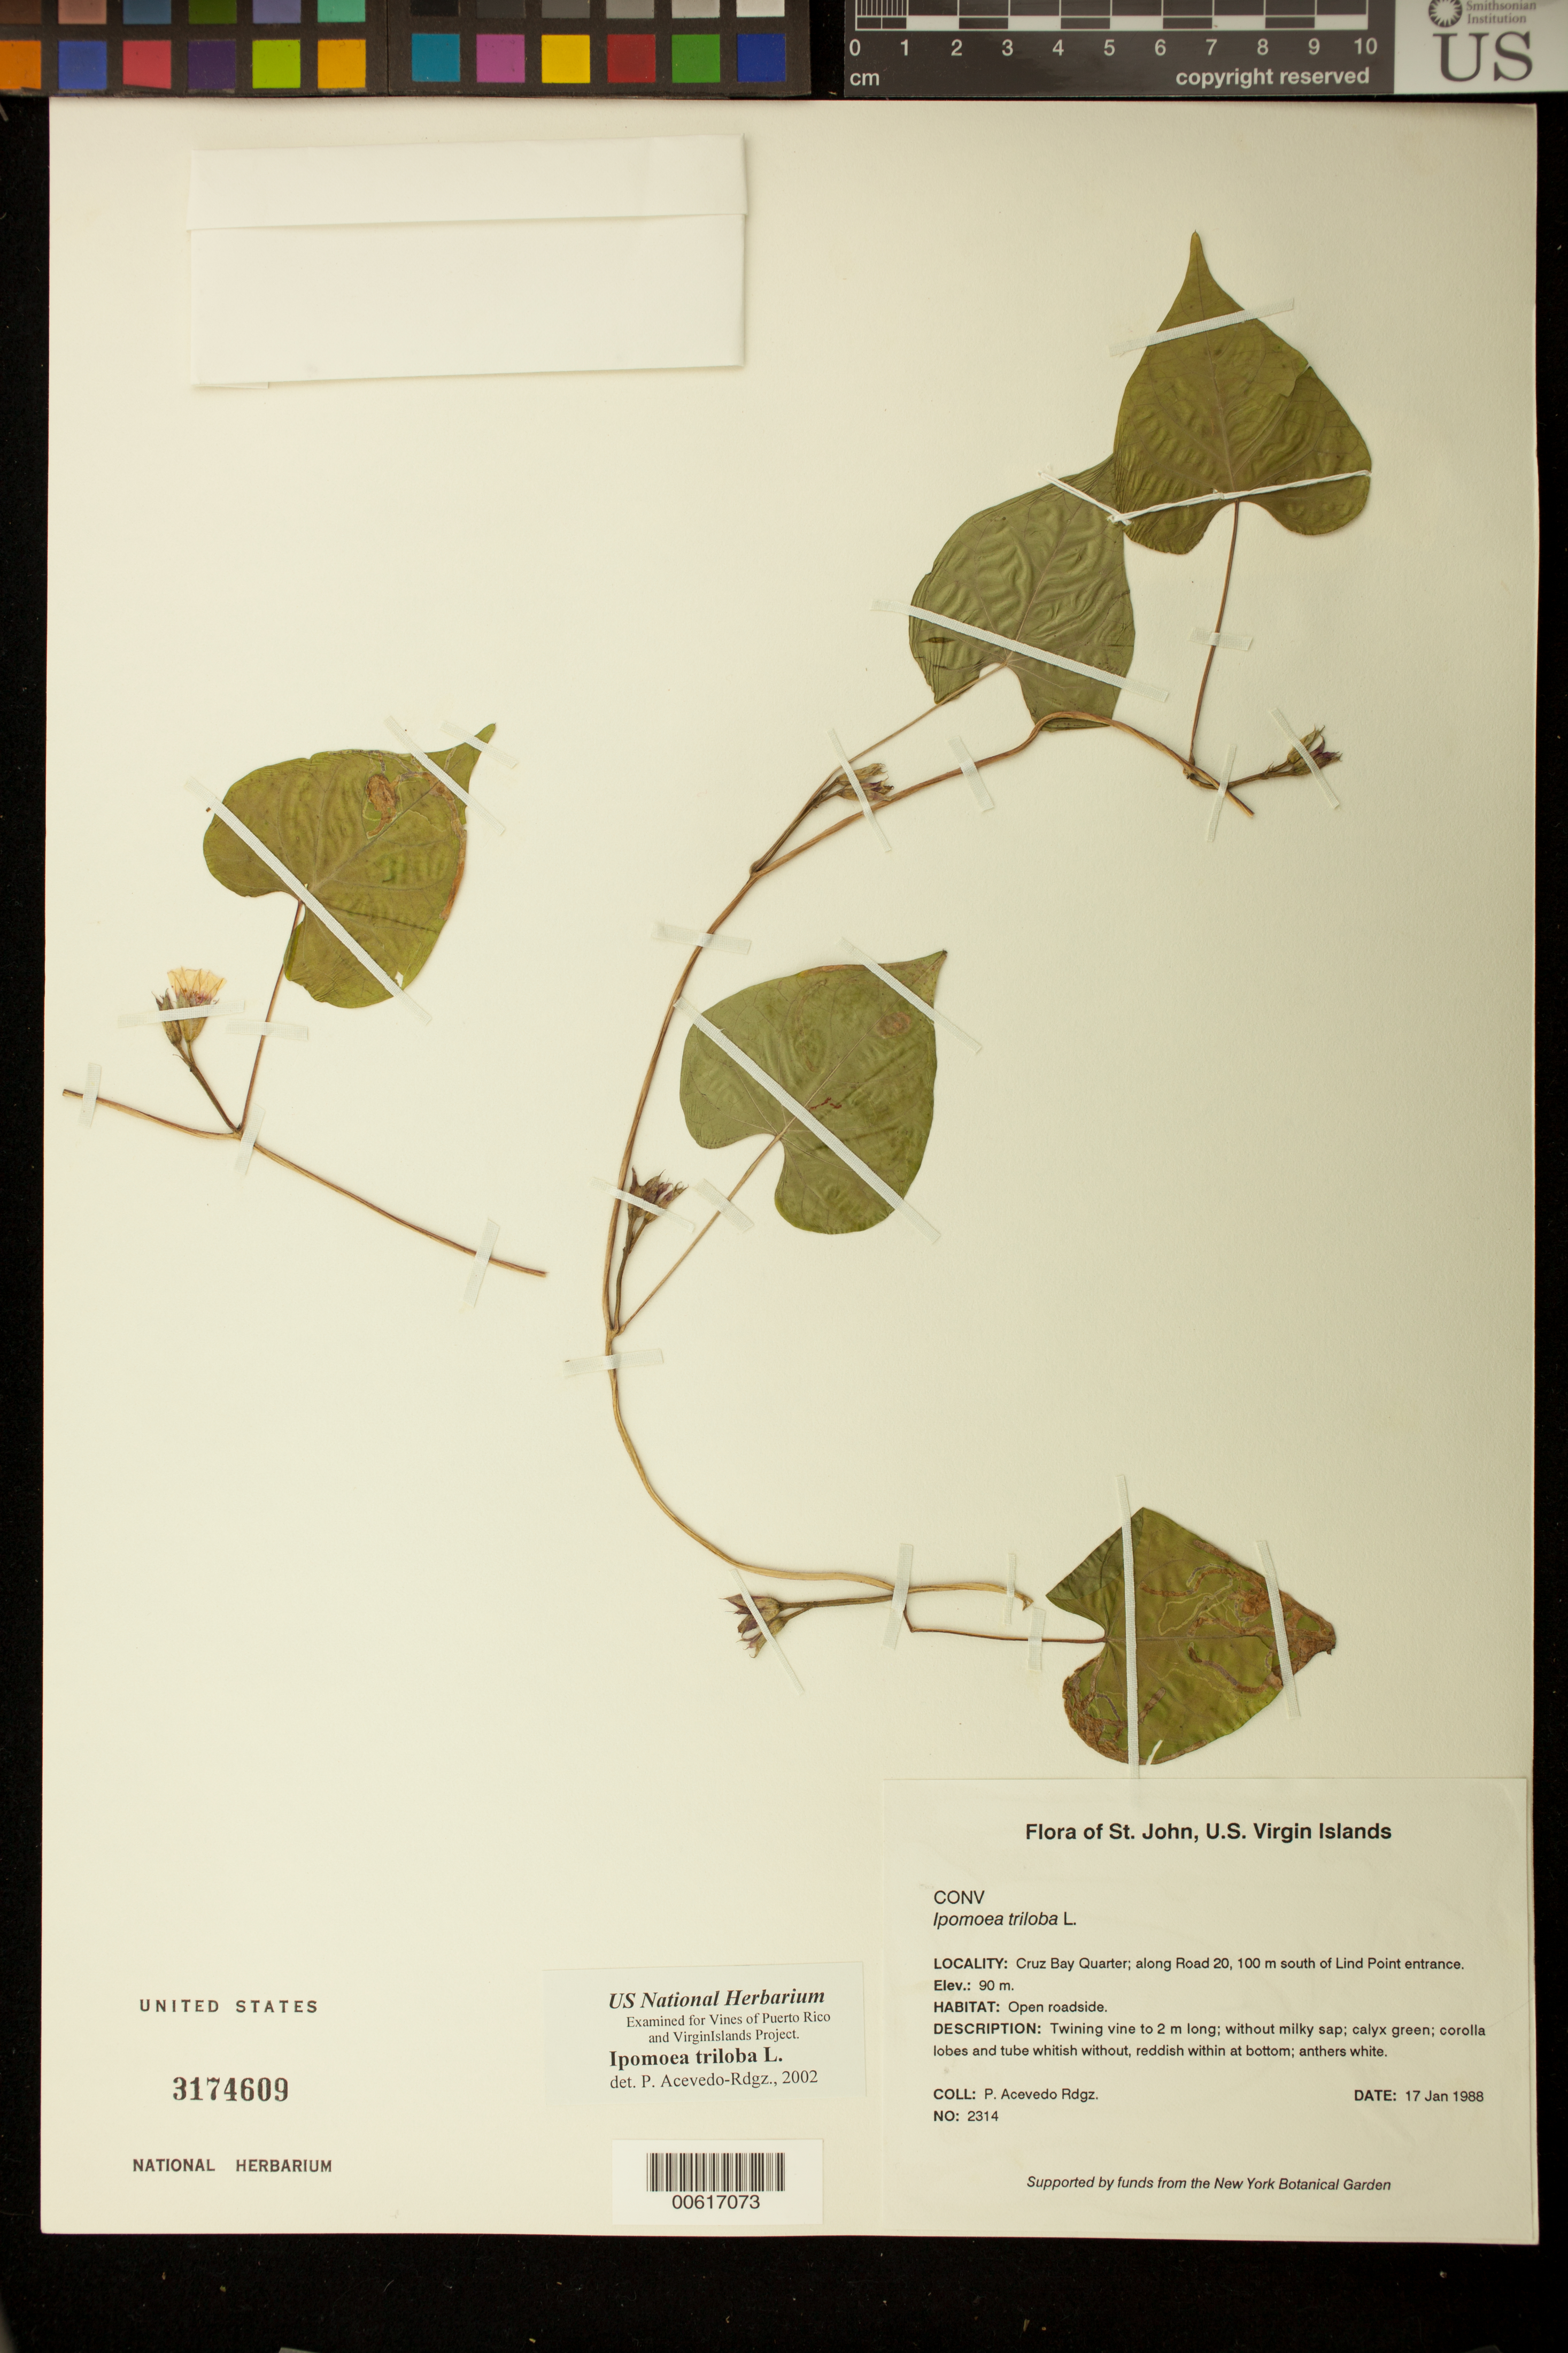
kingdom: Plantae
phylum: Tracheophyta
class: Magnoliopsida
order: Solanales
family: Convolvulaceae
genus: Ipomoea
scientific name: Ipomoea triloba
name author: L.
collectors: P. Acevedo-Rodr.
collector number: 2314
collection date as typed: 17 Jan 1988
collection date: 1988-01-17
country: U.S. Virgin Islands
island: St. John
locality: Cruz Bay Quarter; Route 20, 100 m south of the entrance to Lind Point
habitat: Open roadside.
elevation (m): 90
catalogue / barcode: US 3174609